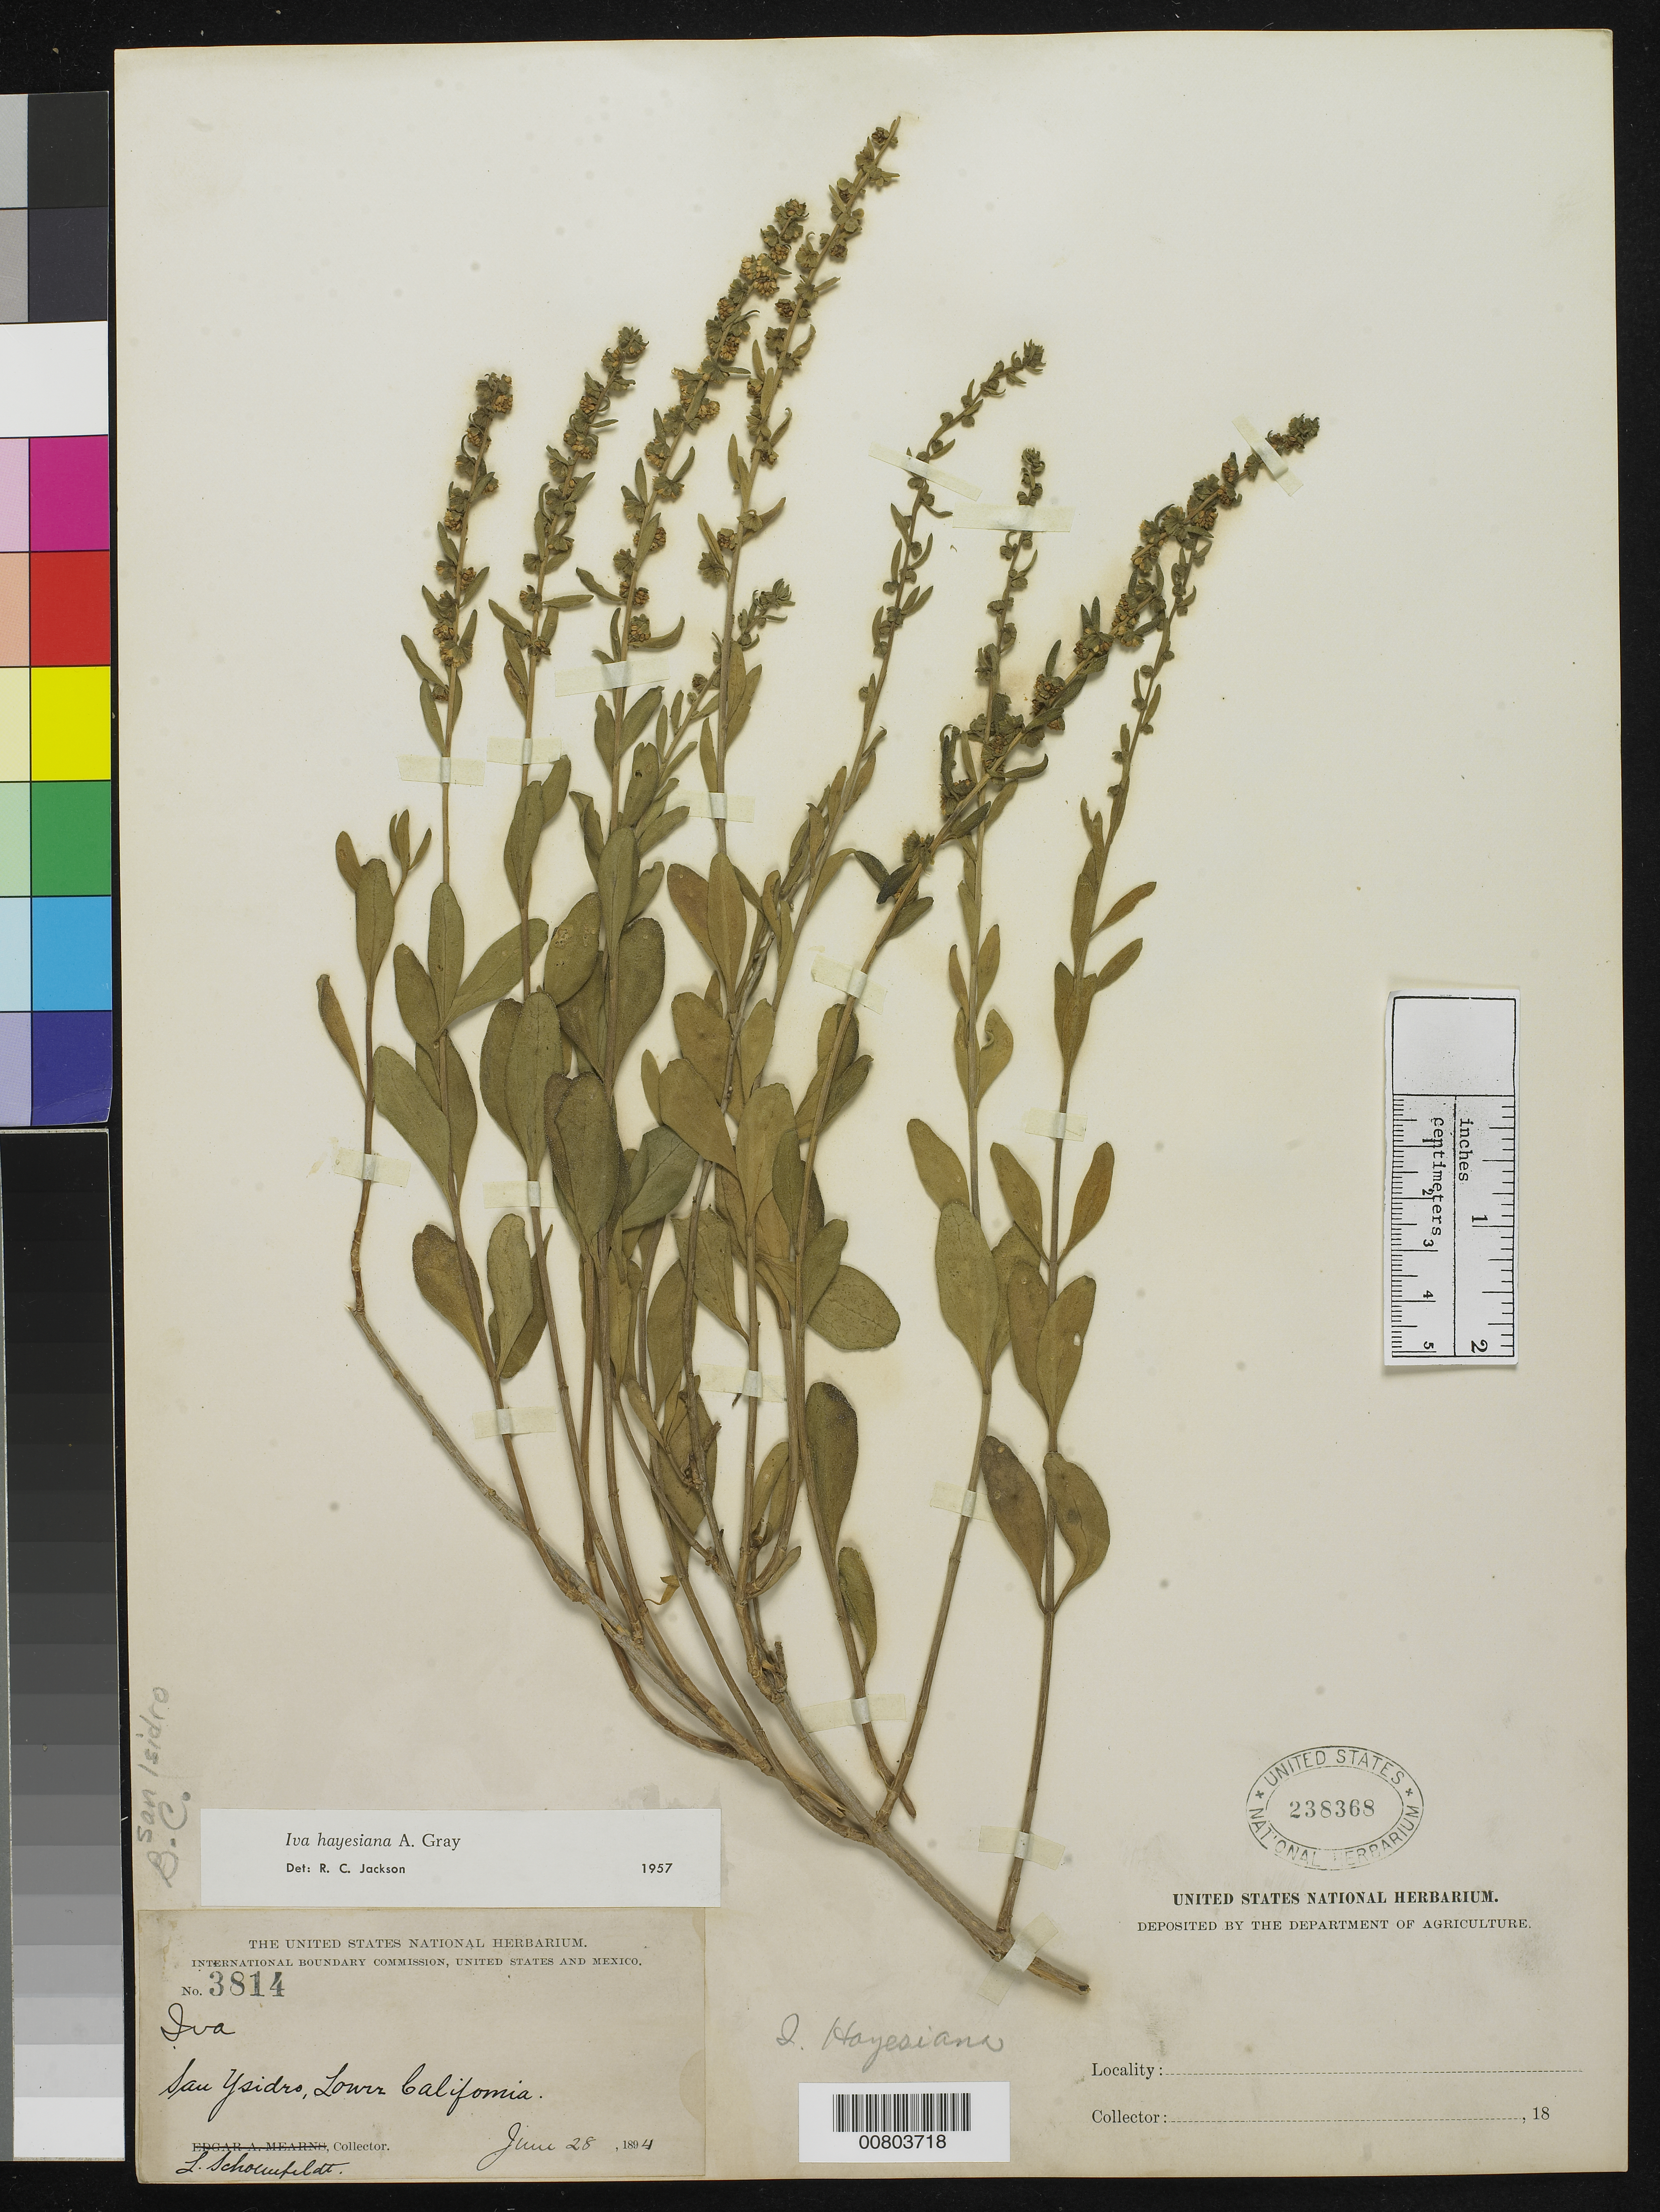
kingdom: Plantae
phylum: Tracheophyta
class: Magnoliopsida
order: Asterales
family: Asteraceae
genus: Iva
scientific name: Iva hayesiana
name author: A. Gray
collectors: L. Schoenfeldt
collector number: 3814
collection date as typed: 28 Jun 1894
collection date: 1894-06-28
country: Mexico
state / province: Baja California Norte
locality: San Isidro, Lower California.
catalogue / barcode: US 238368